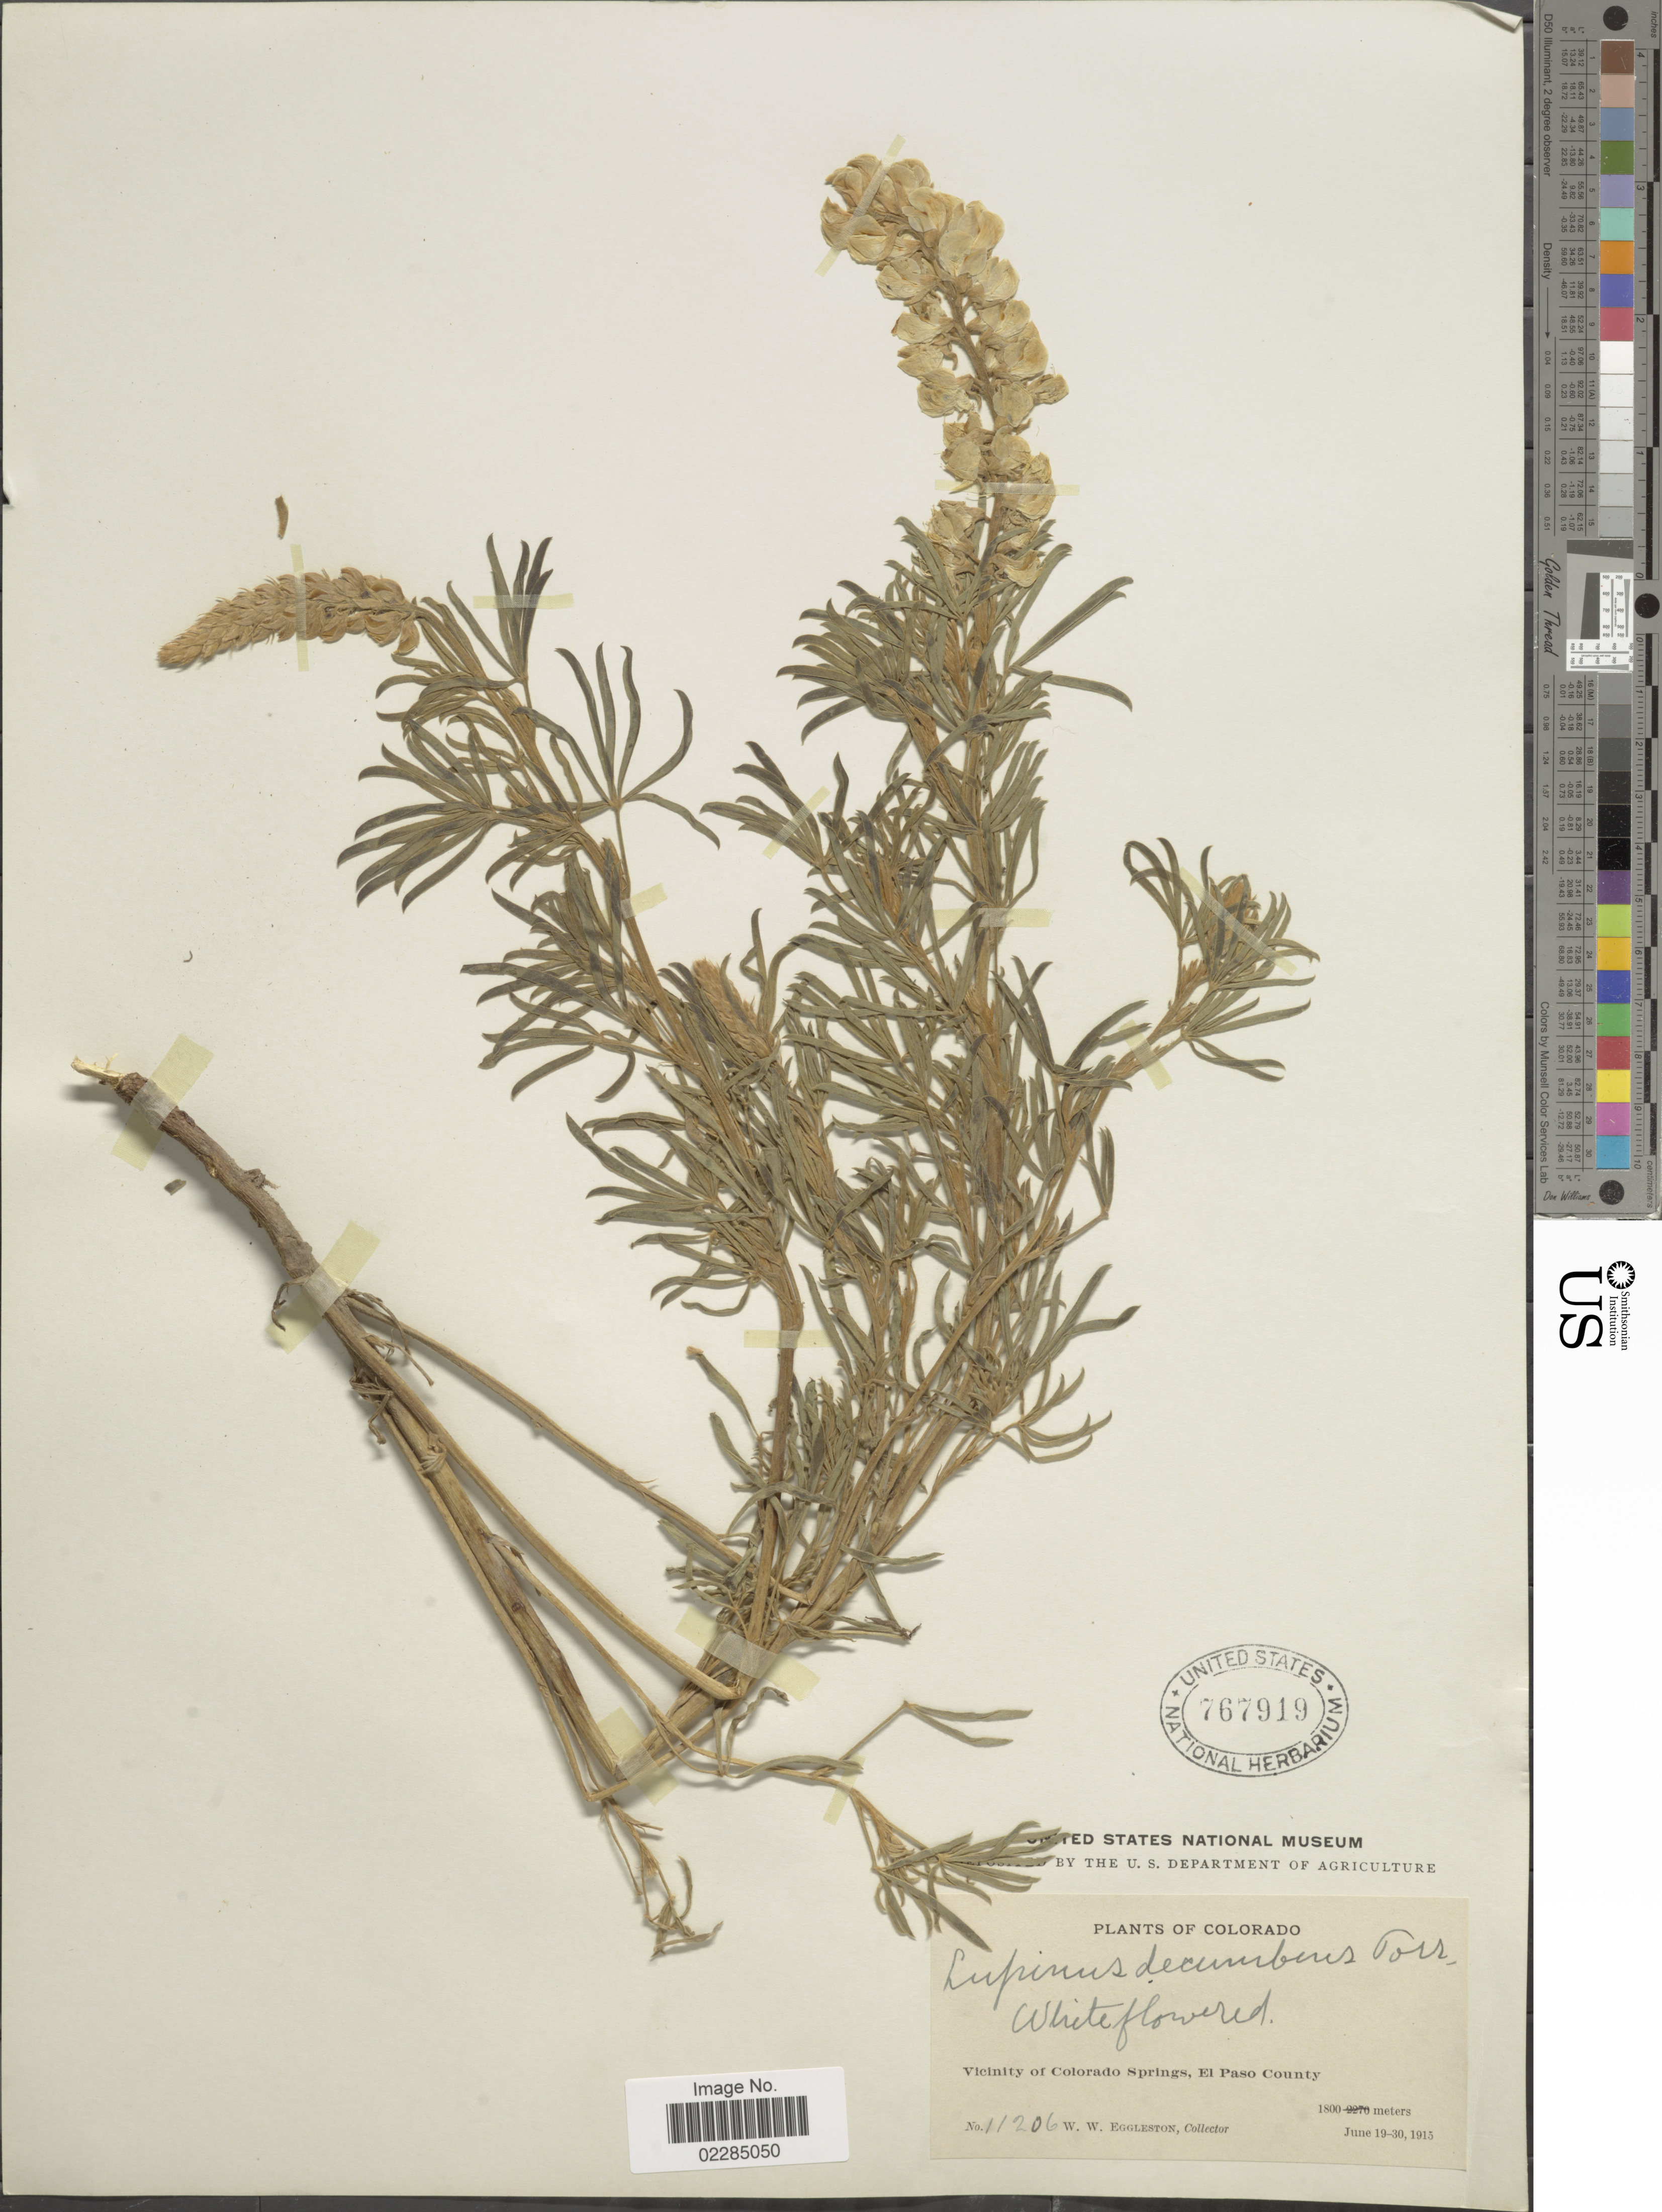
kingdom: Plantae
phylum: Tracheophyta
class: Magnoliopsida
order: Fabales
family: Fabaceae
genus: Lupinus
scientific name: Lupinus decumbens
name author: Torr.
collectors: W. W. Eggleston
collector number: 11206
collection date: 1915-06-19/1915-06-30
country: United States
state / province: Colorado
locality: Vicinity of Colorado Springs, El Paso County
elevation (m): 1800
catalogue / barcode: US 767919